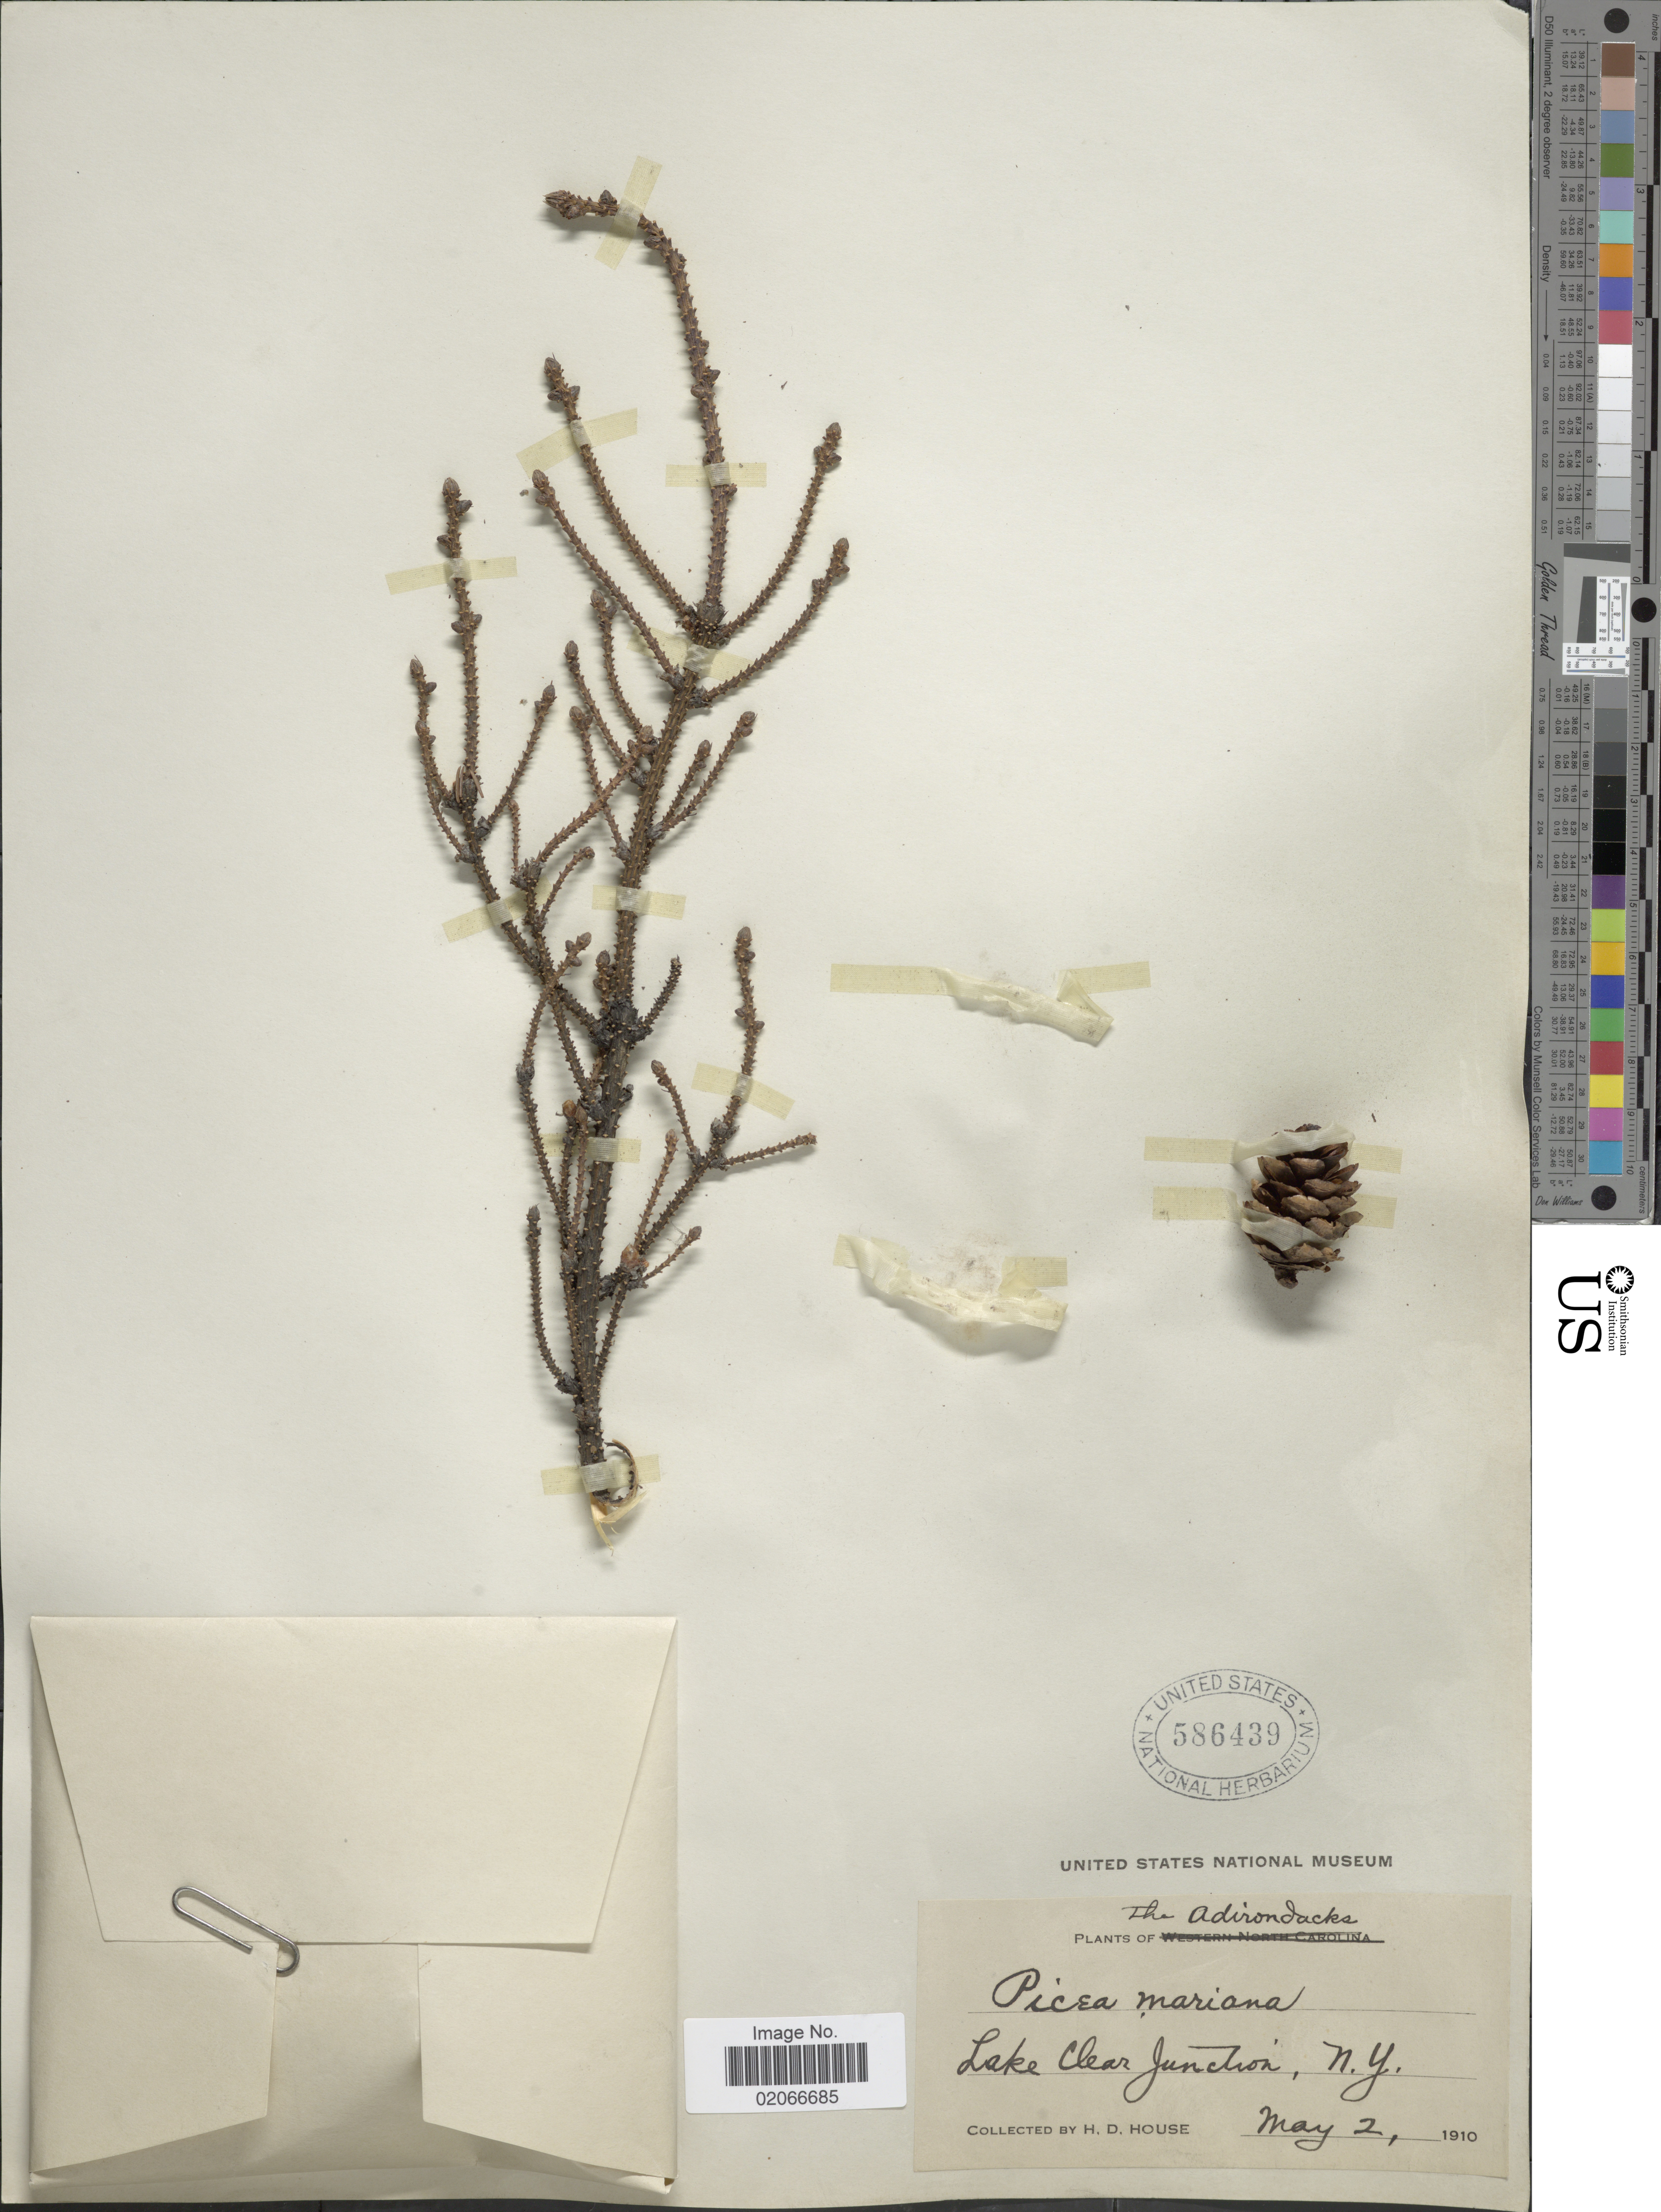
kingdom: Plantae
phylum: Tracheophyta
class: Pinopsida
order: Pinales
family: Pinaceae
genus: Picea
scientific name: Picea mariana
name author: (Mill.) Britton, Stearns & Poggenb.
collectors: H. D. House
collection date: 1910-05-02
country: United States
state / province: New York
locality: The Adiron Jacks, Lake Clear Junction, N.Y.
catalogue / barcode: US 586439